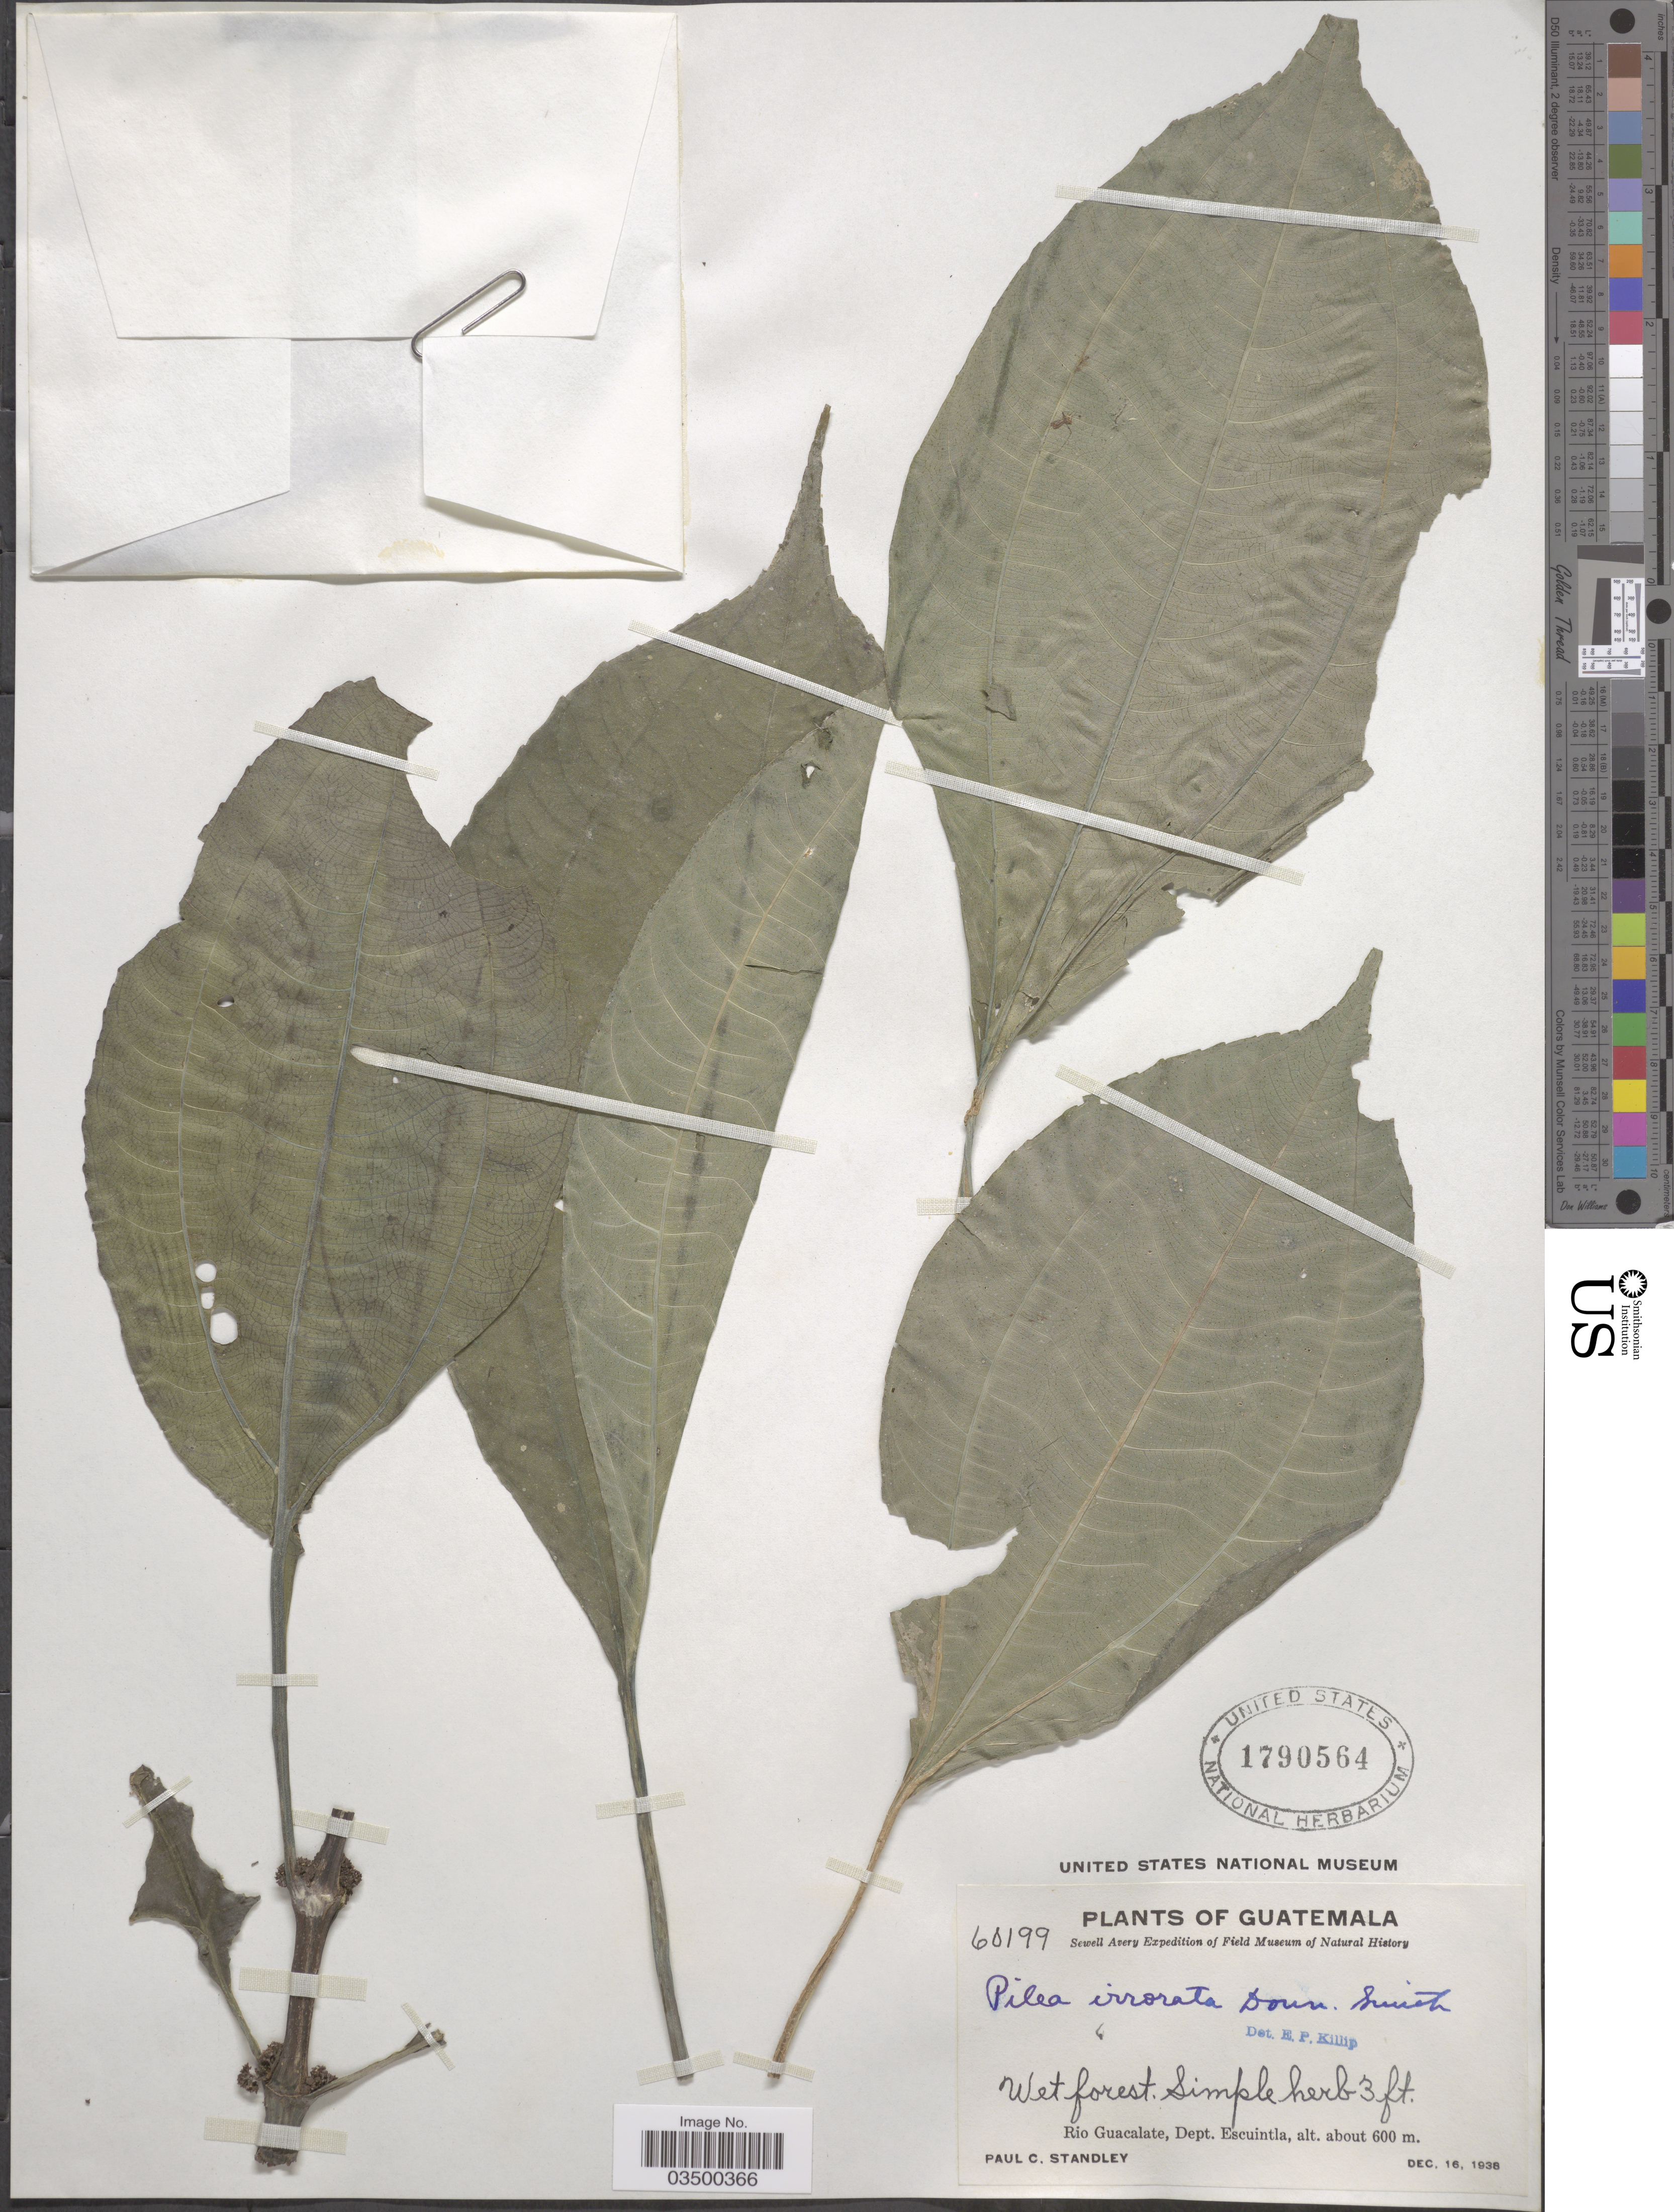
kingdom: Plantae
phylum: Tracheophyta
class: Magnoliopsida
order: Rosales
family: Urticaceae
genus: Pilea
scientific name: Pilea irrorata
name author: Donn. Sm.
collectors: P. C. Standley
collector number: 68199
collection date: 1938-12-16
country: Guatemala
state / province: Escuintla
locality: Rio Guacalate, Dept. Escuintla.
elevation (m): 600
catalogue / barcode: US 1790564